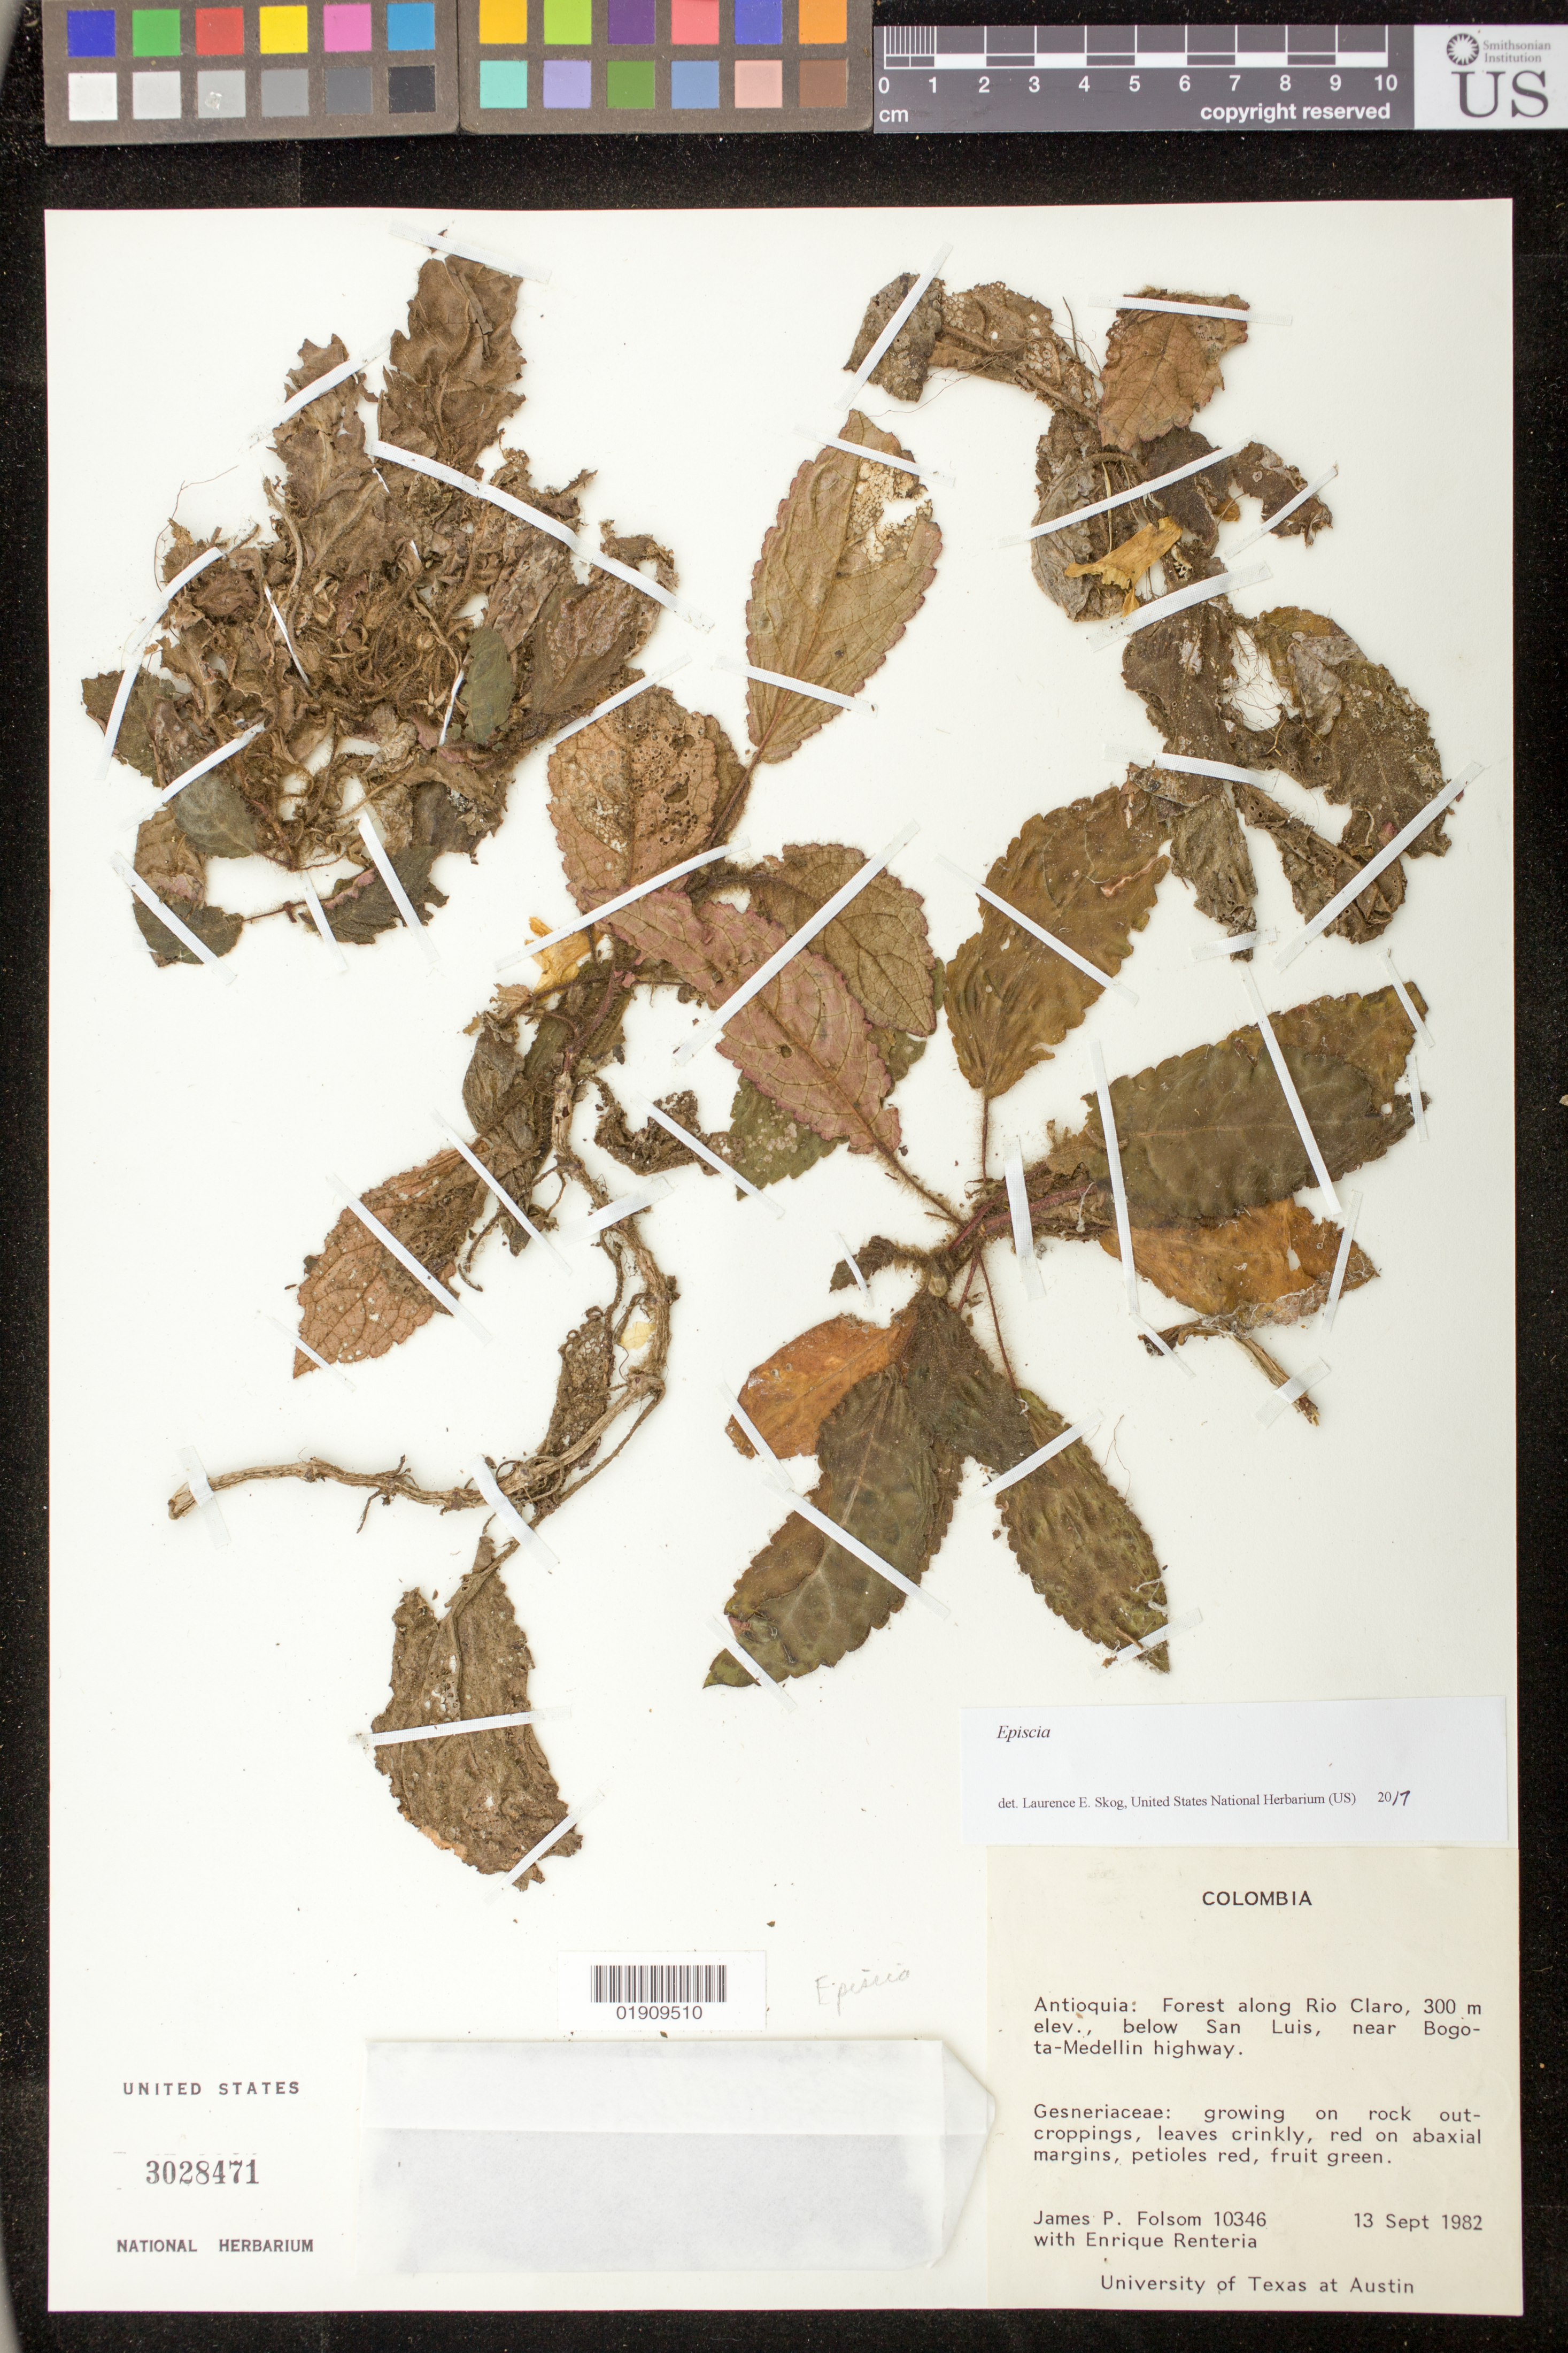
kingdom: Plantae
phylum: Tracheophyta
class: Magnoliopsida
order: Lamiales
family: Gesneriaceae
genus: Episcia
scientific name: Episcia sp.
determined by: Skog, Laurence E.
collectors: J. P. Folsom & E. Renteria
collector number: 10346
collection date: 1982-09-13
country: Colombia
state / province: Antioquia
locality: Forest along Rio Claro, below San Luis, near Bogota-Medellin highway.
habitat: Growing on rock outcroppings.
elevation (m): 300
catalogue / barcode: US 3028471